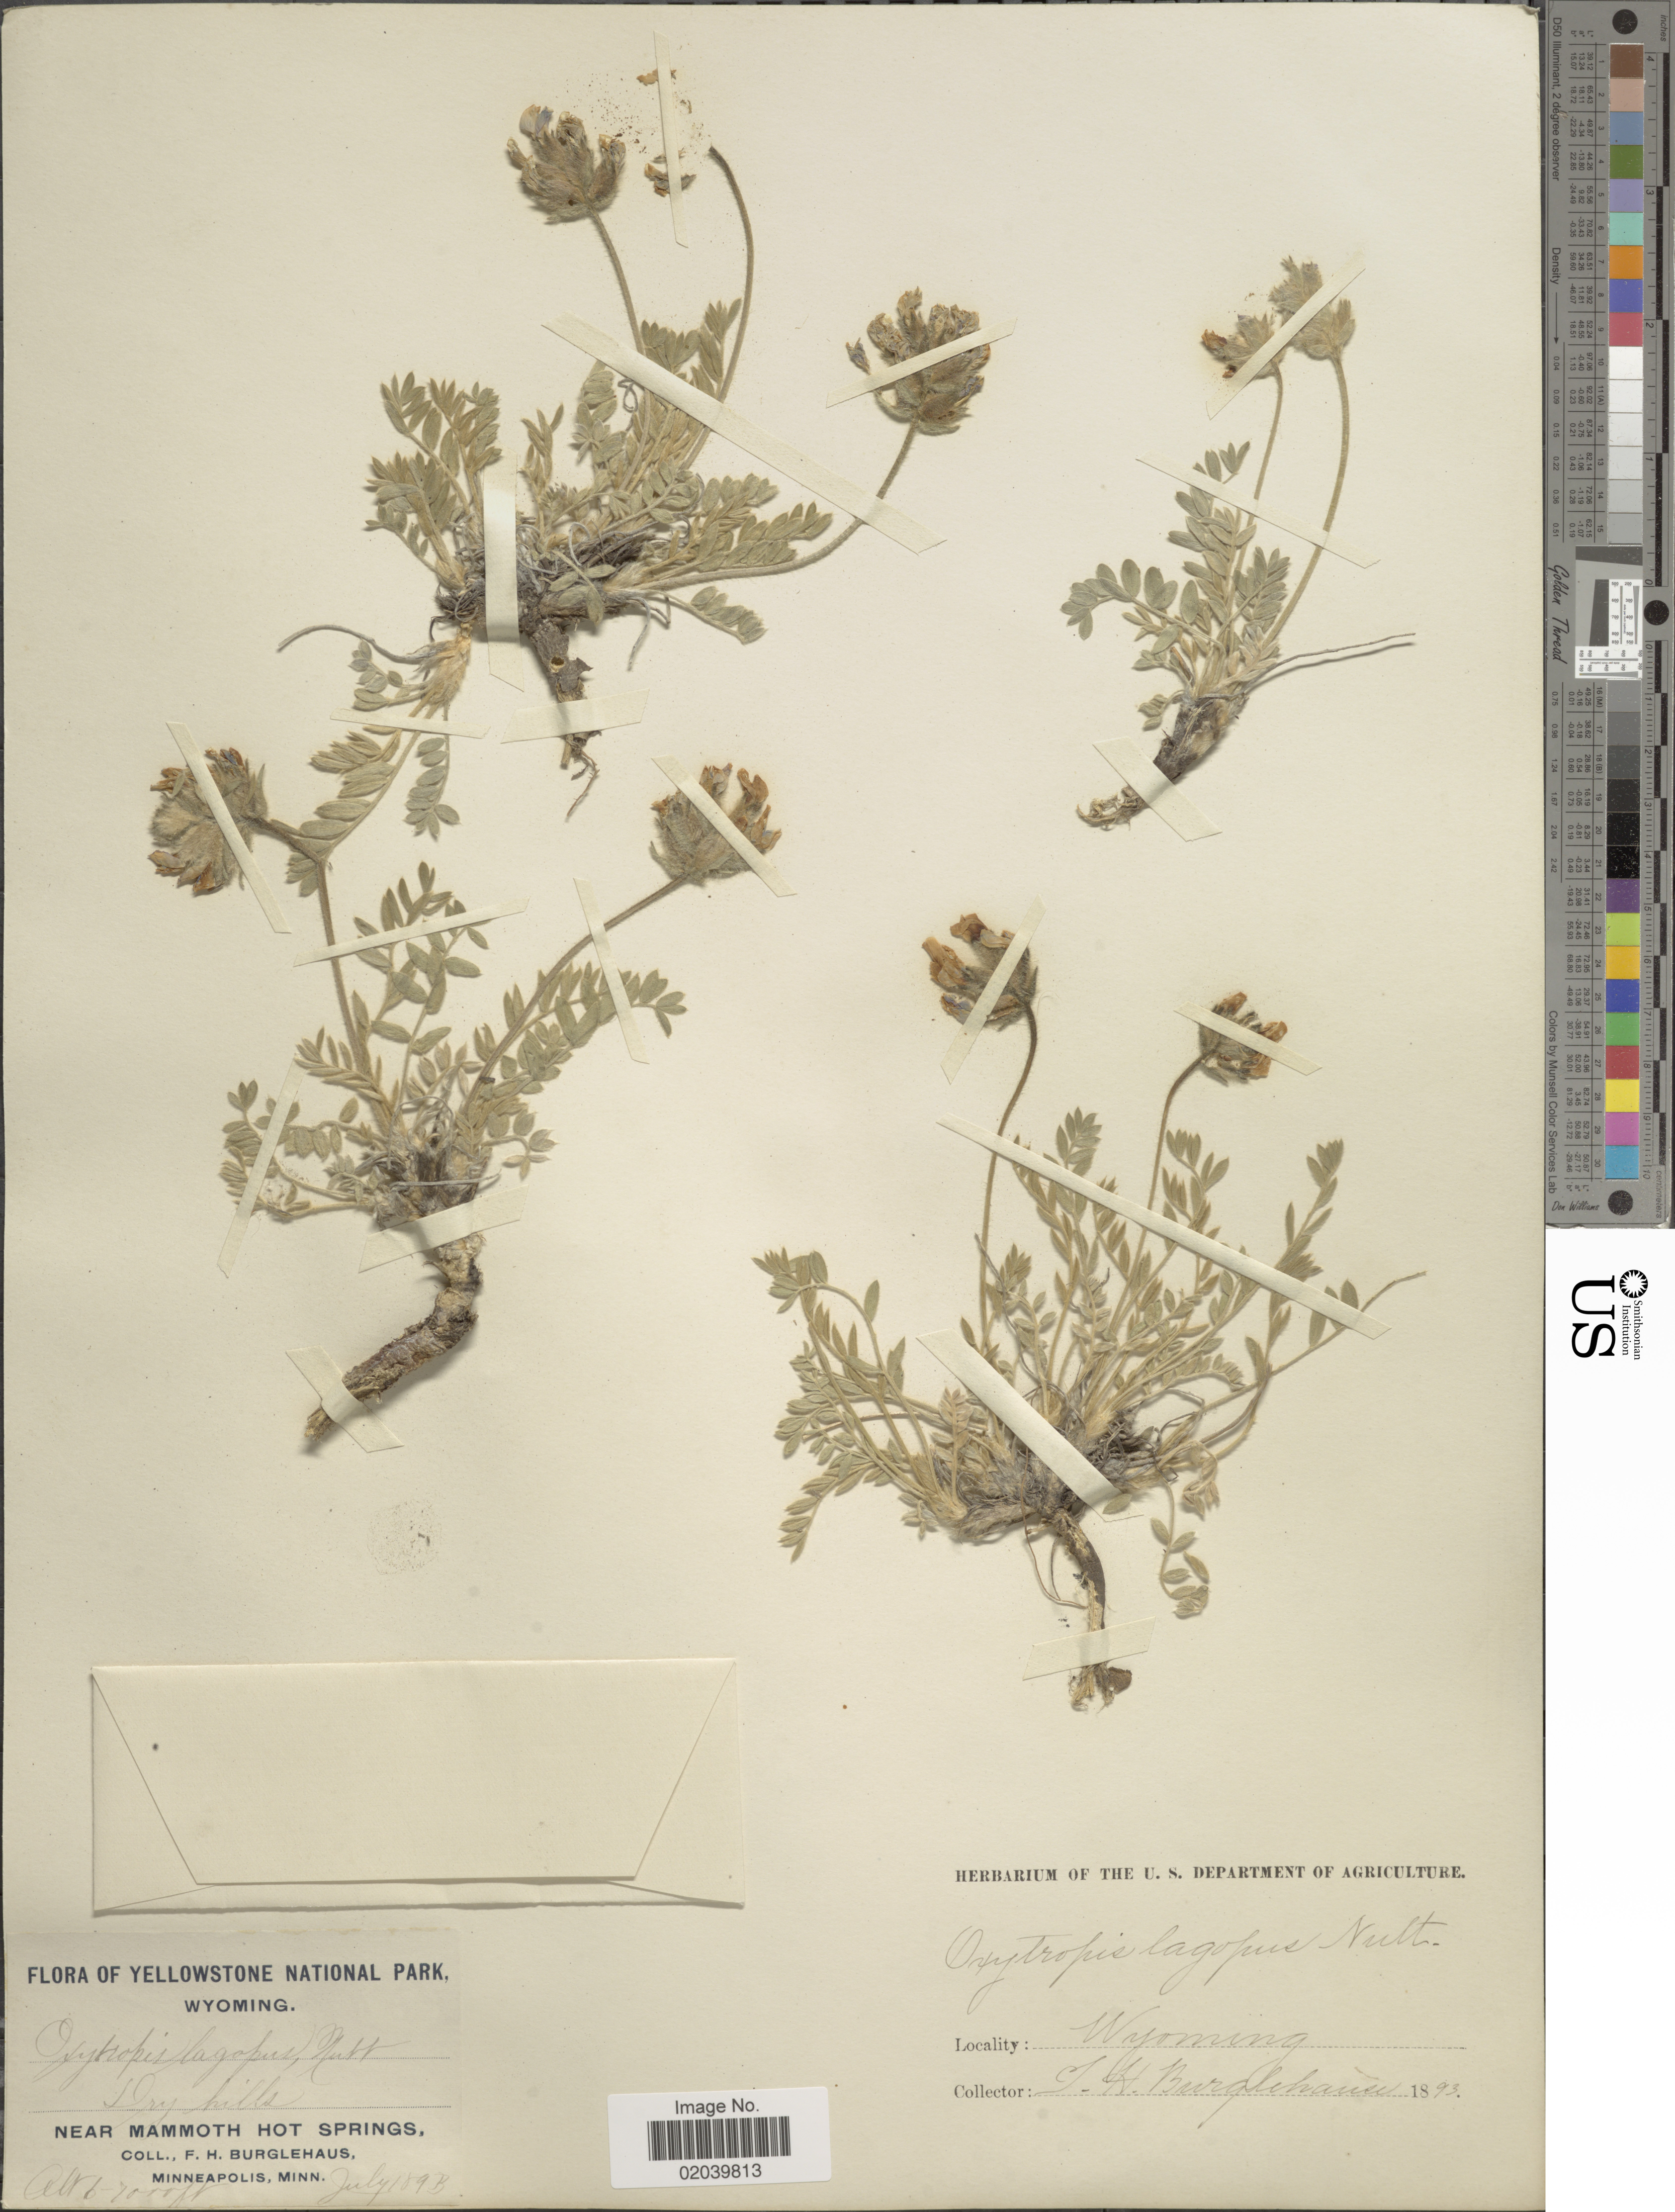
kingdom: Plantae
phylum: Tracheophyta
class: Magnoliopsida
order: Fabales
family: Fabaceae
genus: Oxytropis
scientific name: Oxytropis lagopus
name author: Nutt.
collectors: F. Burglehaus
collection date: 1893-07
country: United States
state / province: Wyoming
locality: Yellowstone National Park. Dry hills. Near Mammoth Hot Springs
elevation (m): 1829